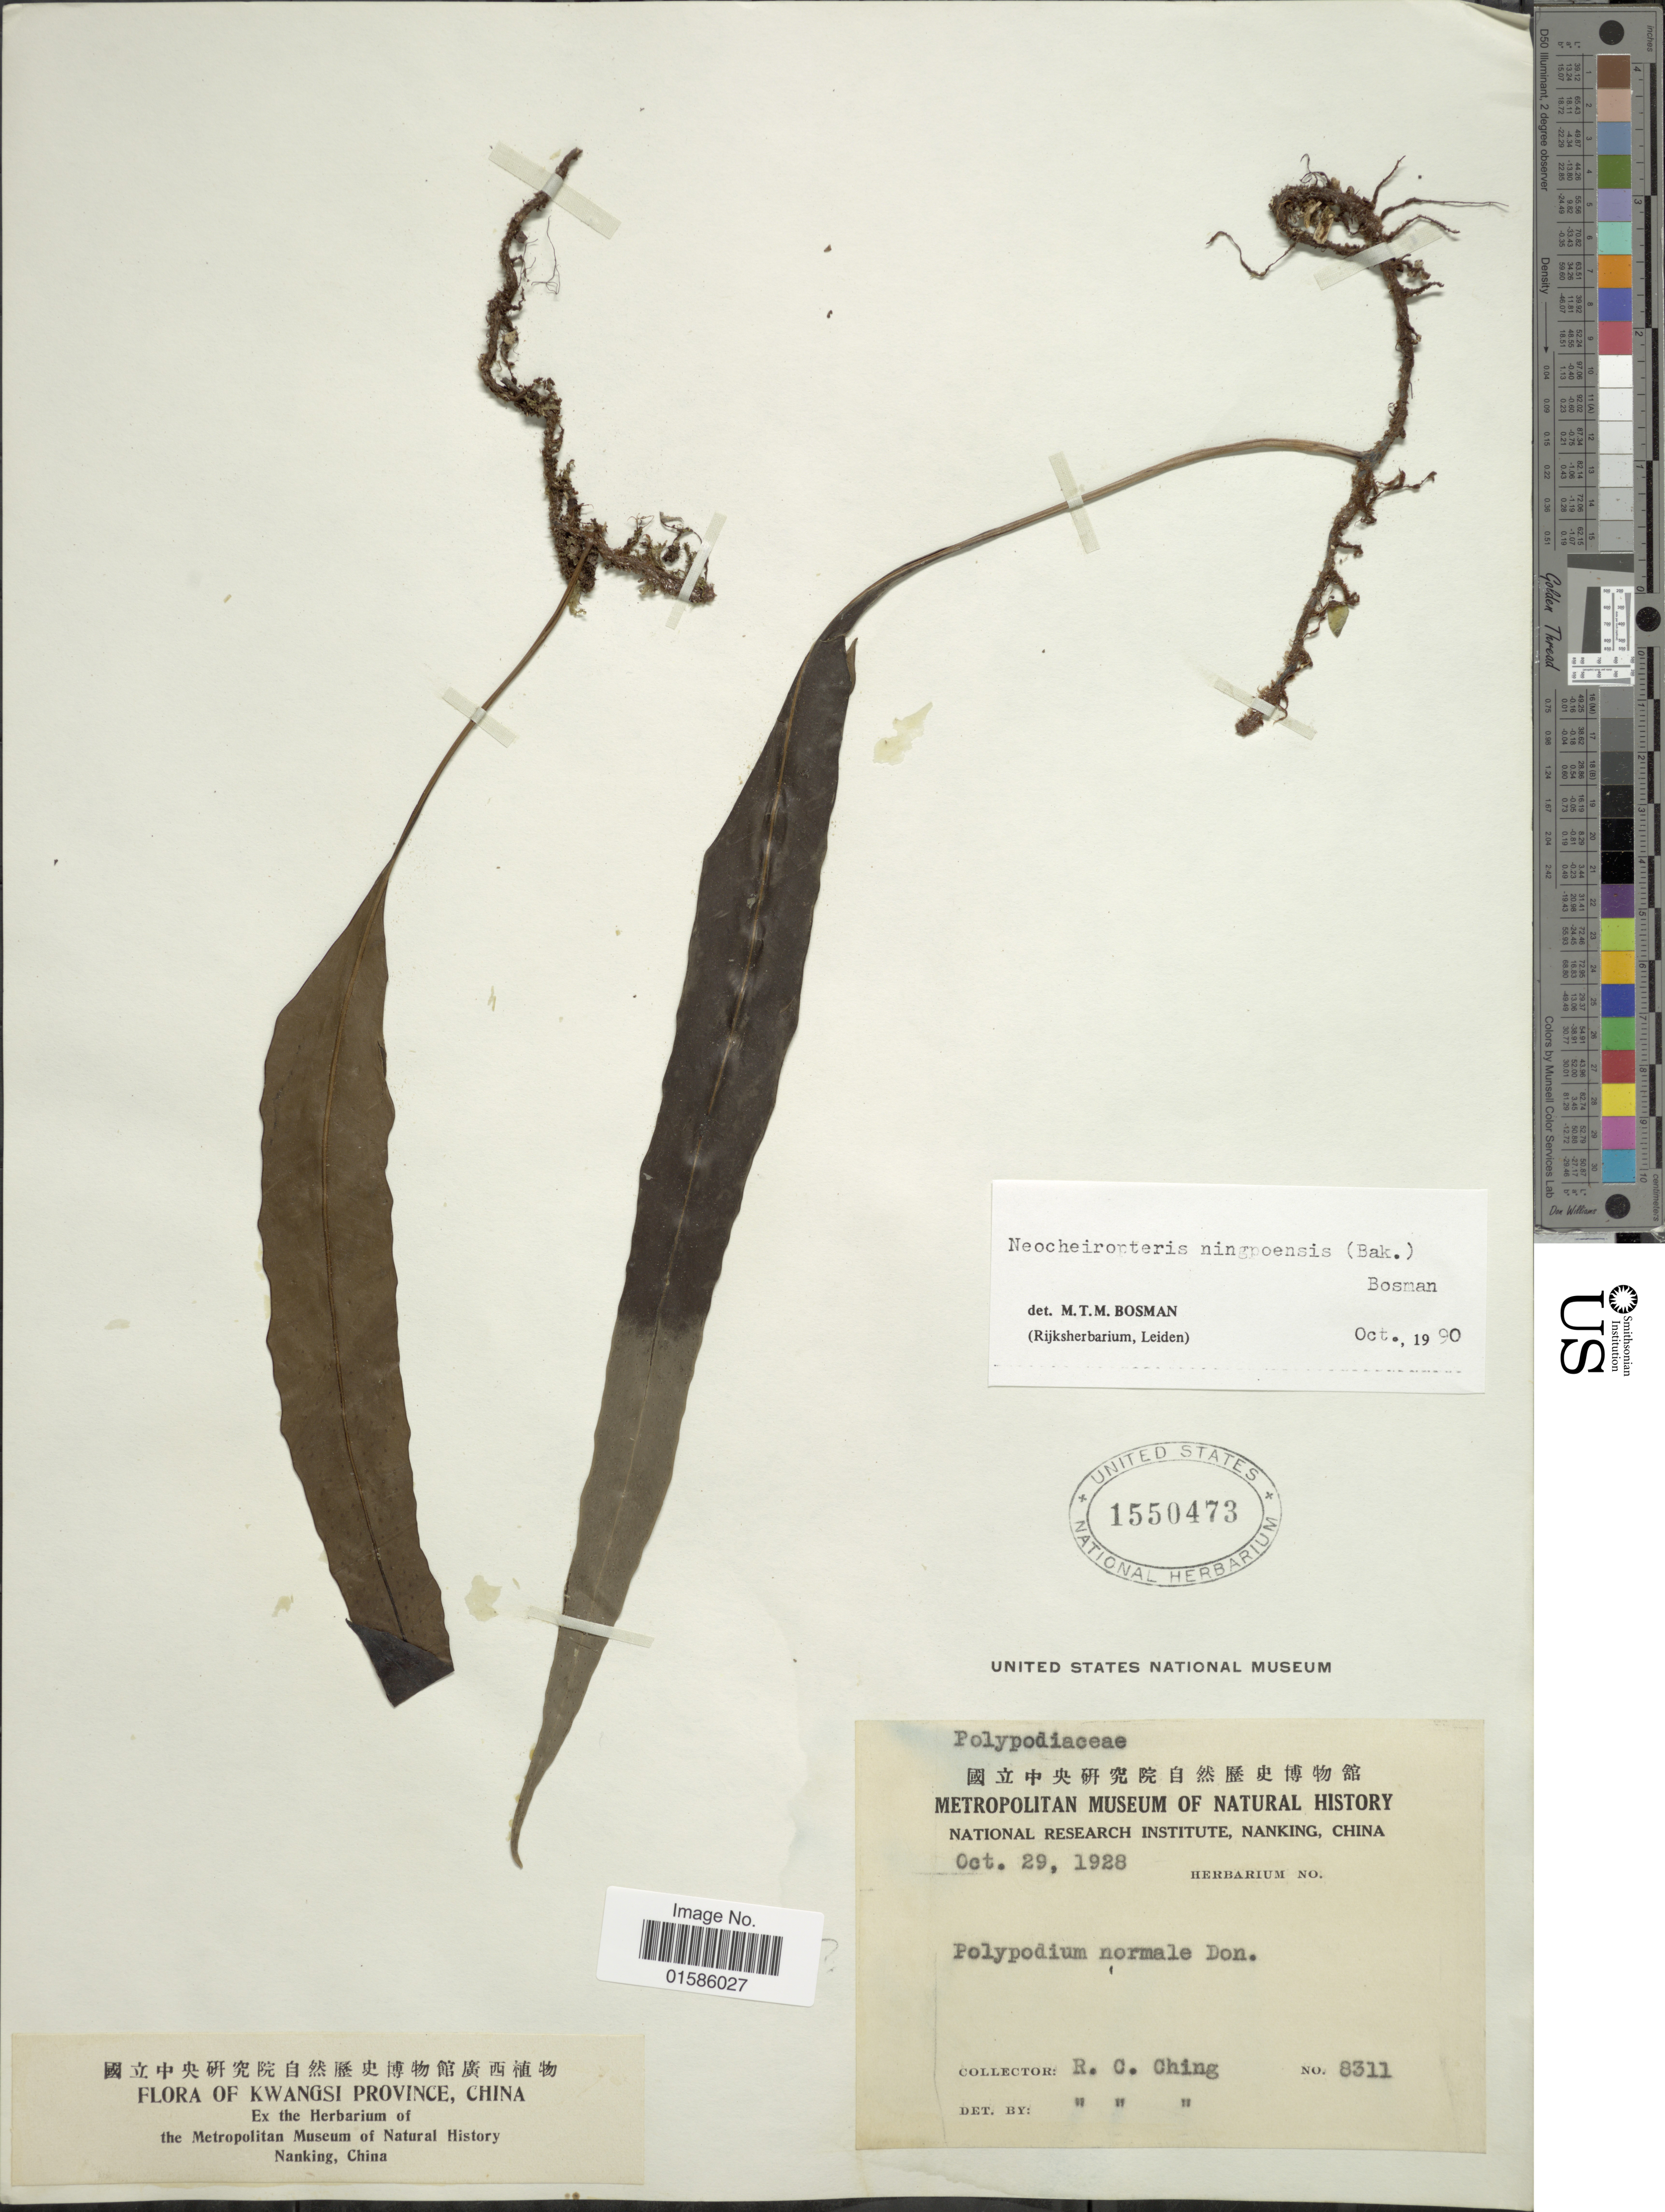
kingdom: Plantae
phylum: Tracheophyta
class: Polypodiopsida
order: Polypodiales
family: Polypodiaceae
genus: Microsorum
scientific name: Microsorum ningpoensis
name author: (Baker)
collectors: R. C. Ching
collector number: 8311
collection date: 1928-10-29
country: China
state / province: Guangxi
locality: Kwangsi Province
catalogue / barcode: US 1550473